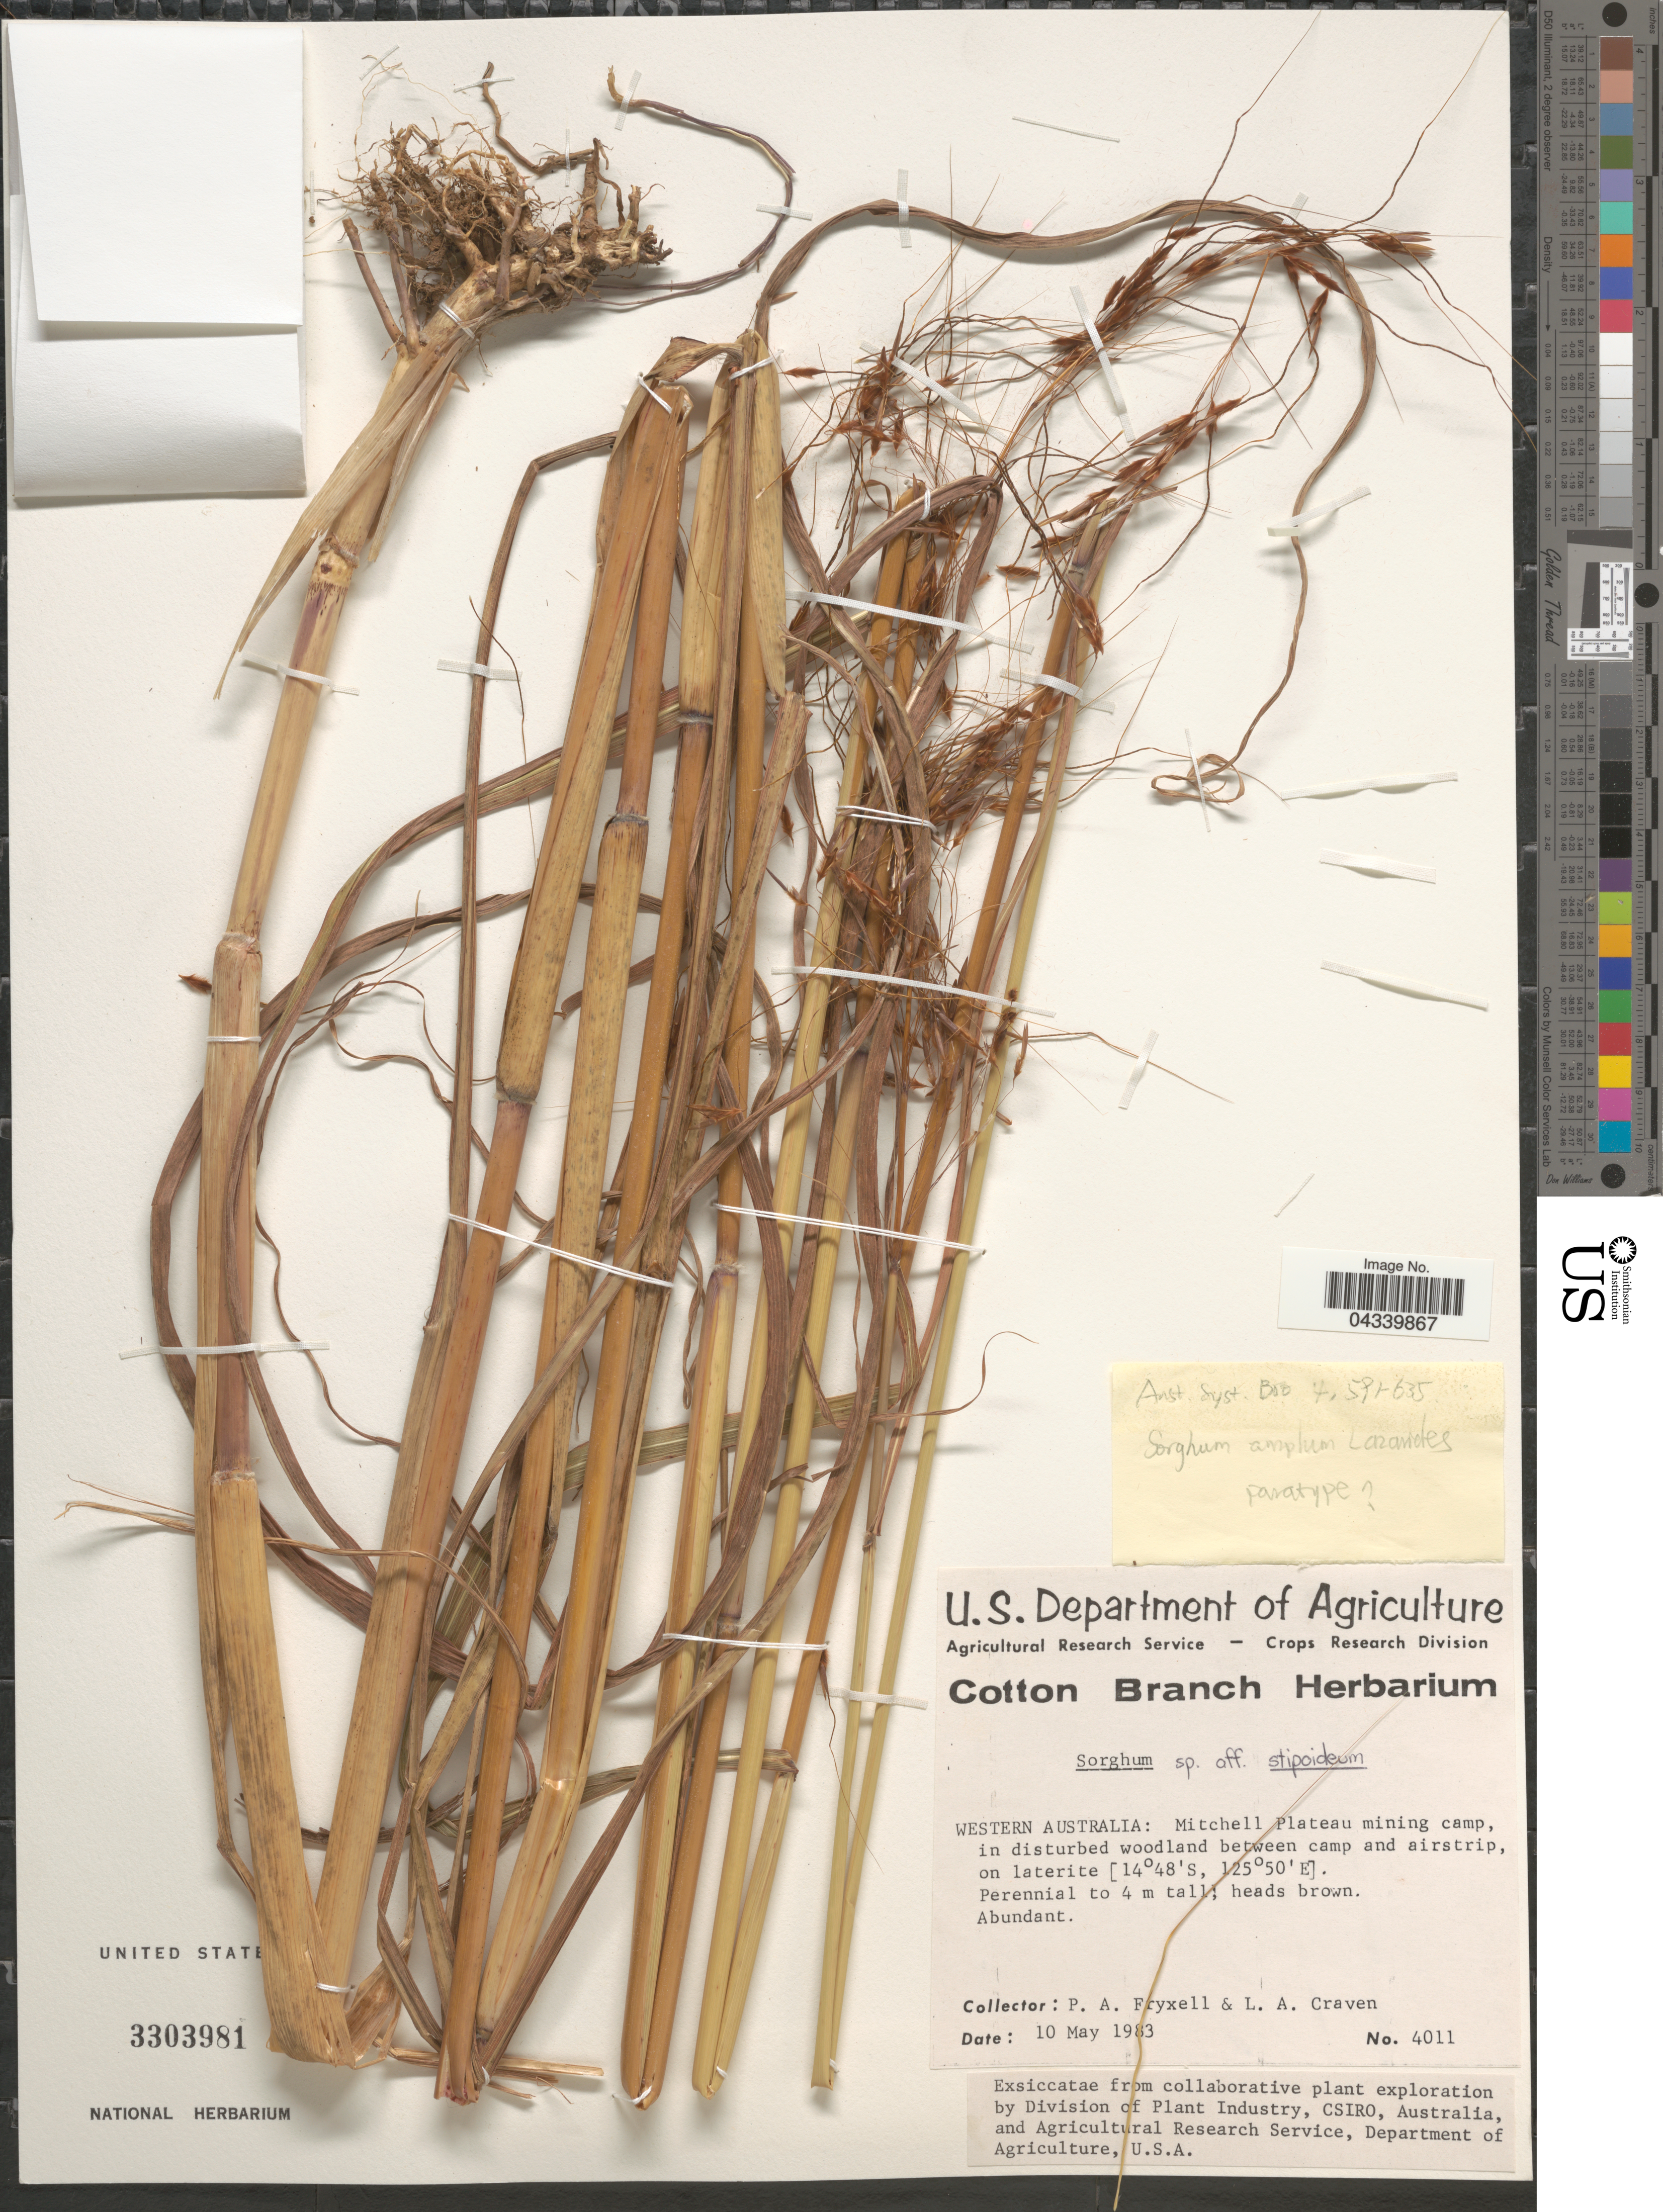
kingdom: Plantae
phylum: Tracheophyta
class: Liliopsida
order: Poales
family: Poaceae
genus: Sorghastrum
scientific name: Sorghastrum stipoides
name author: (Kunth) Nash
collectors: P. A. Fryxell & L. A. Craven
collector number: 4011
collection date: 1983-05-10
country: Australia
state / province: Western Australia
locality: Mitchell Plateau mining camp, in disturbed woodland between camp and airstrip, on laterite.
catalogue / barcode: US 3303981